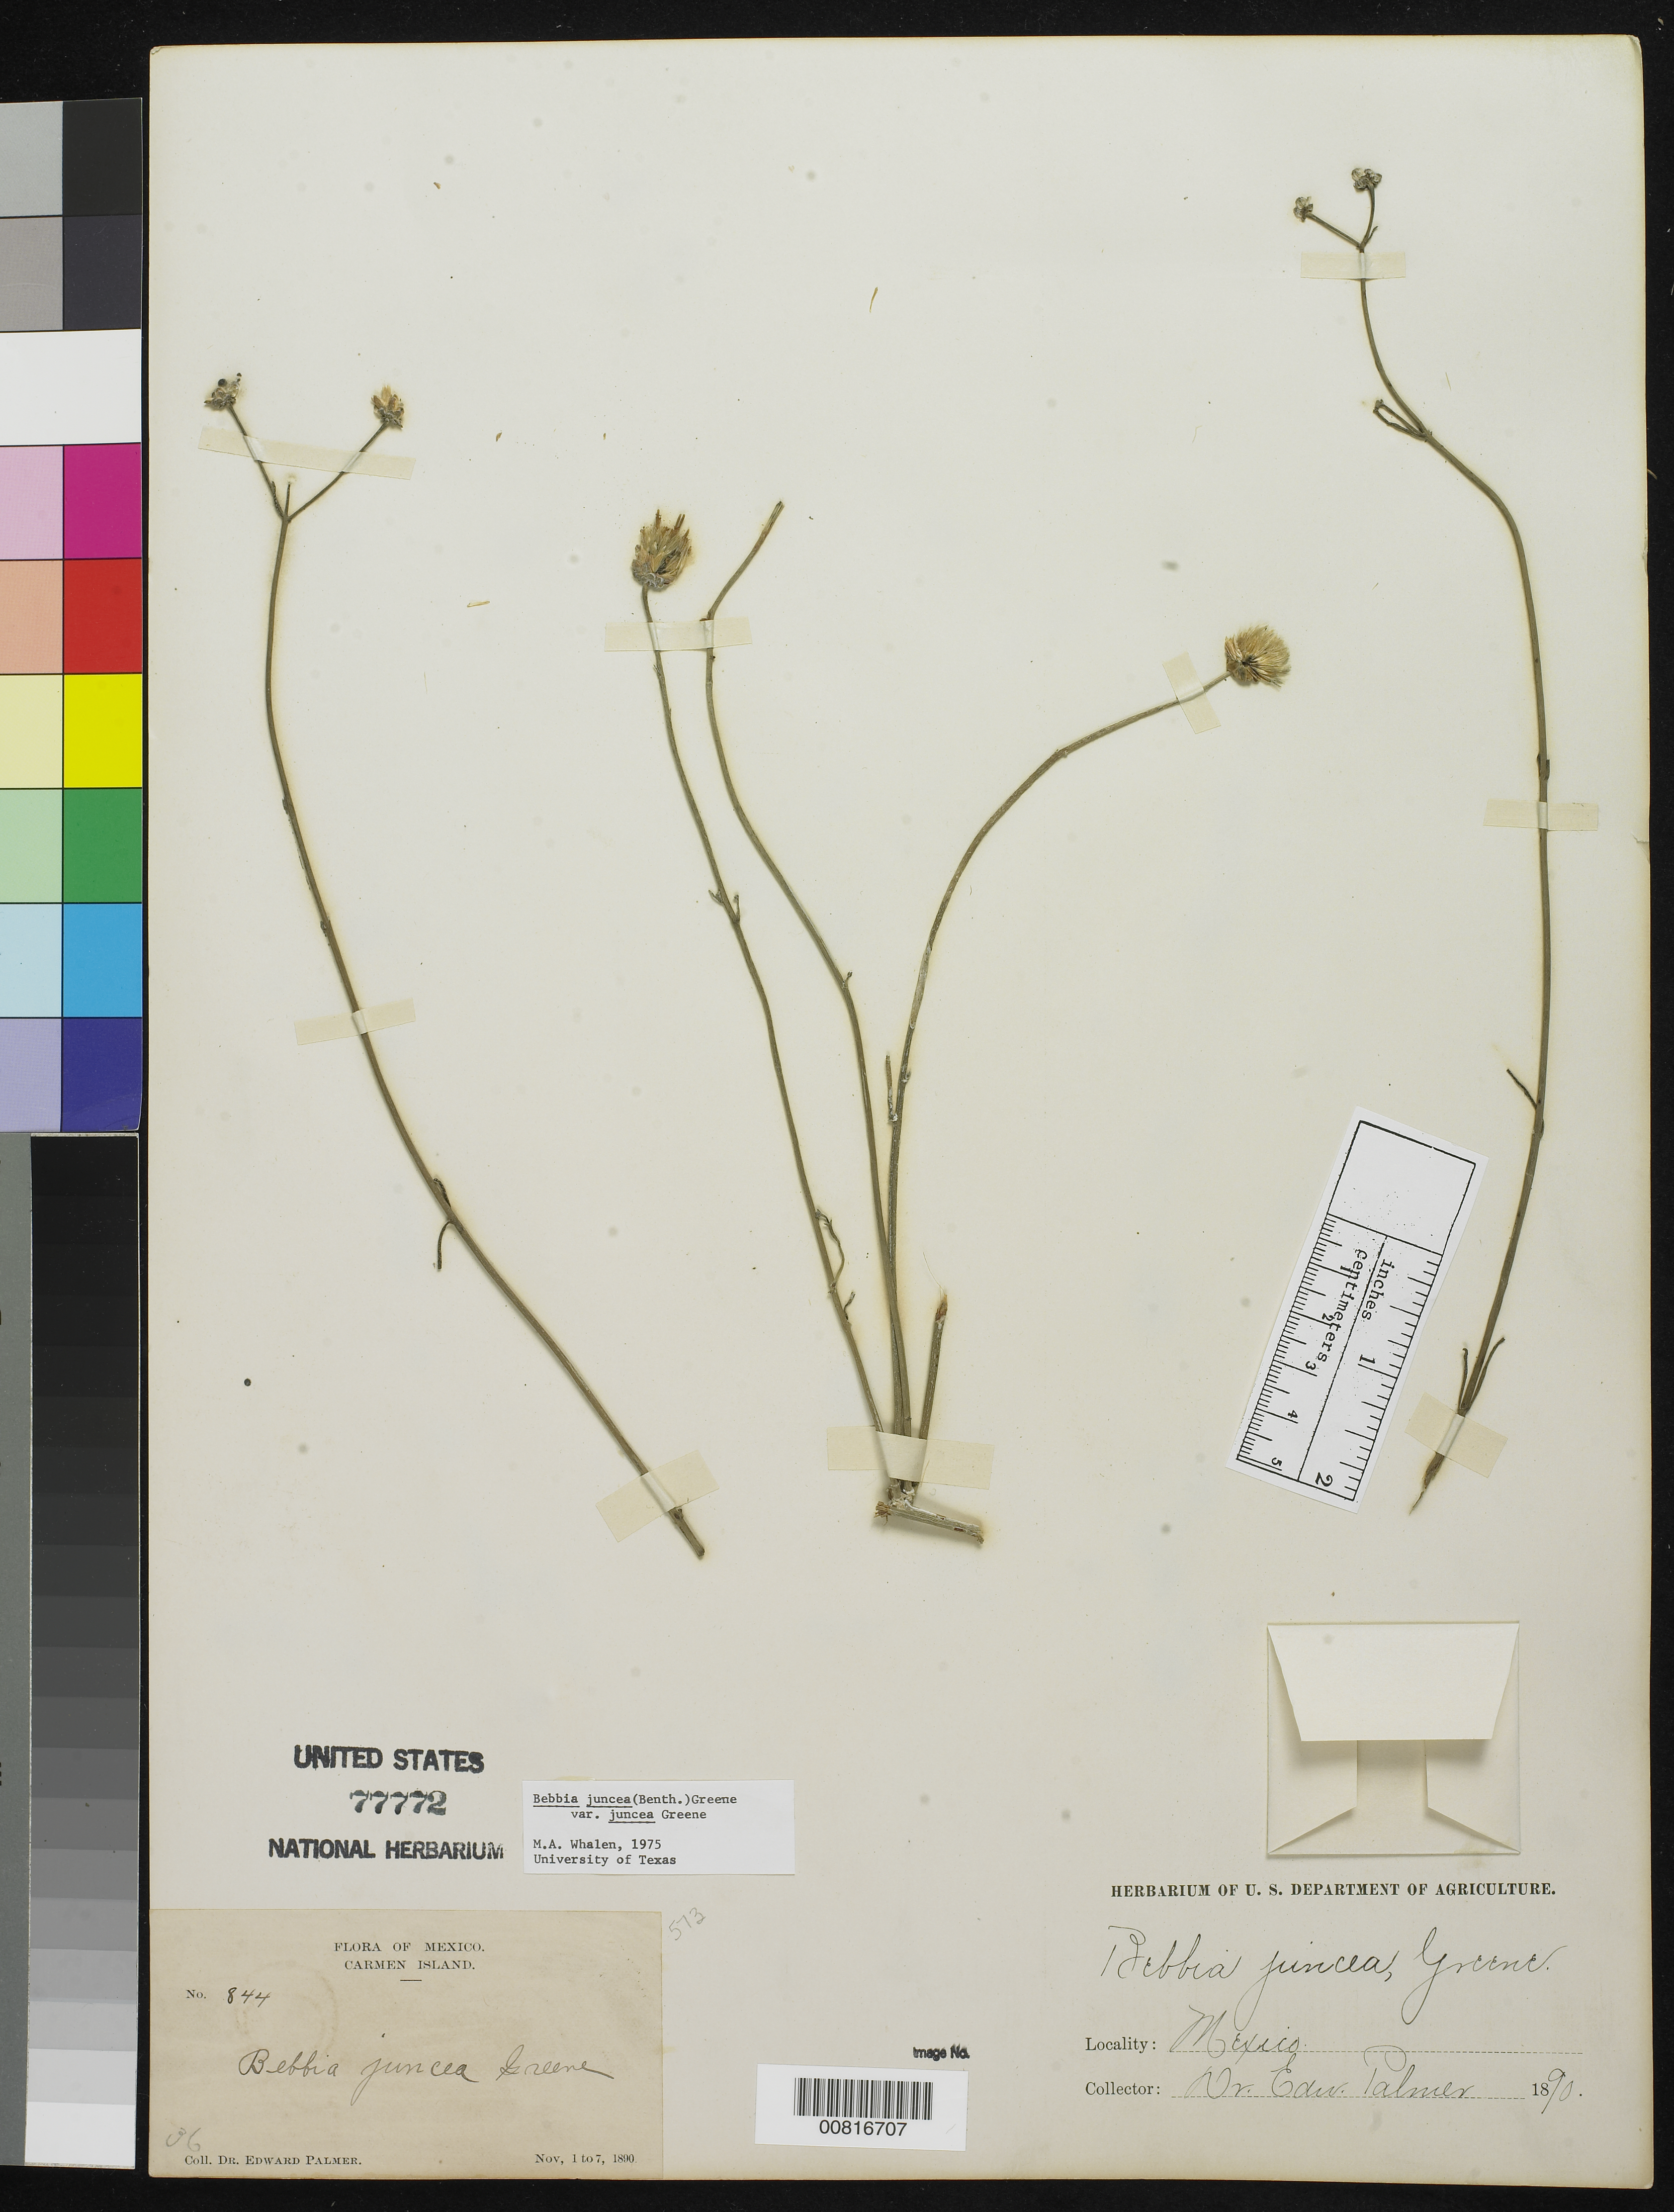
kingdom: Plantae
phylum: Tracheophyta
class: Magnoliopsida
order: Asterales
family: Asteraceae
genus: Bebbia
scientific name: Bebbia juncea var. juncea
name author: (Benth.) Greene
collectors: E. Palmer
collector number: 844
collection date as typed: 01 Nov 1890 to 07 Nov 1890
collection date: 1890-11-01/1890-11-07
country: Mexico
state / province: Baja California Sur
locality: Carmen Island, Baja California Sur.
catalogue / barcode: US 77772